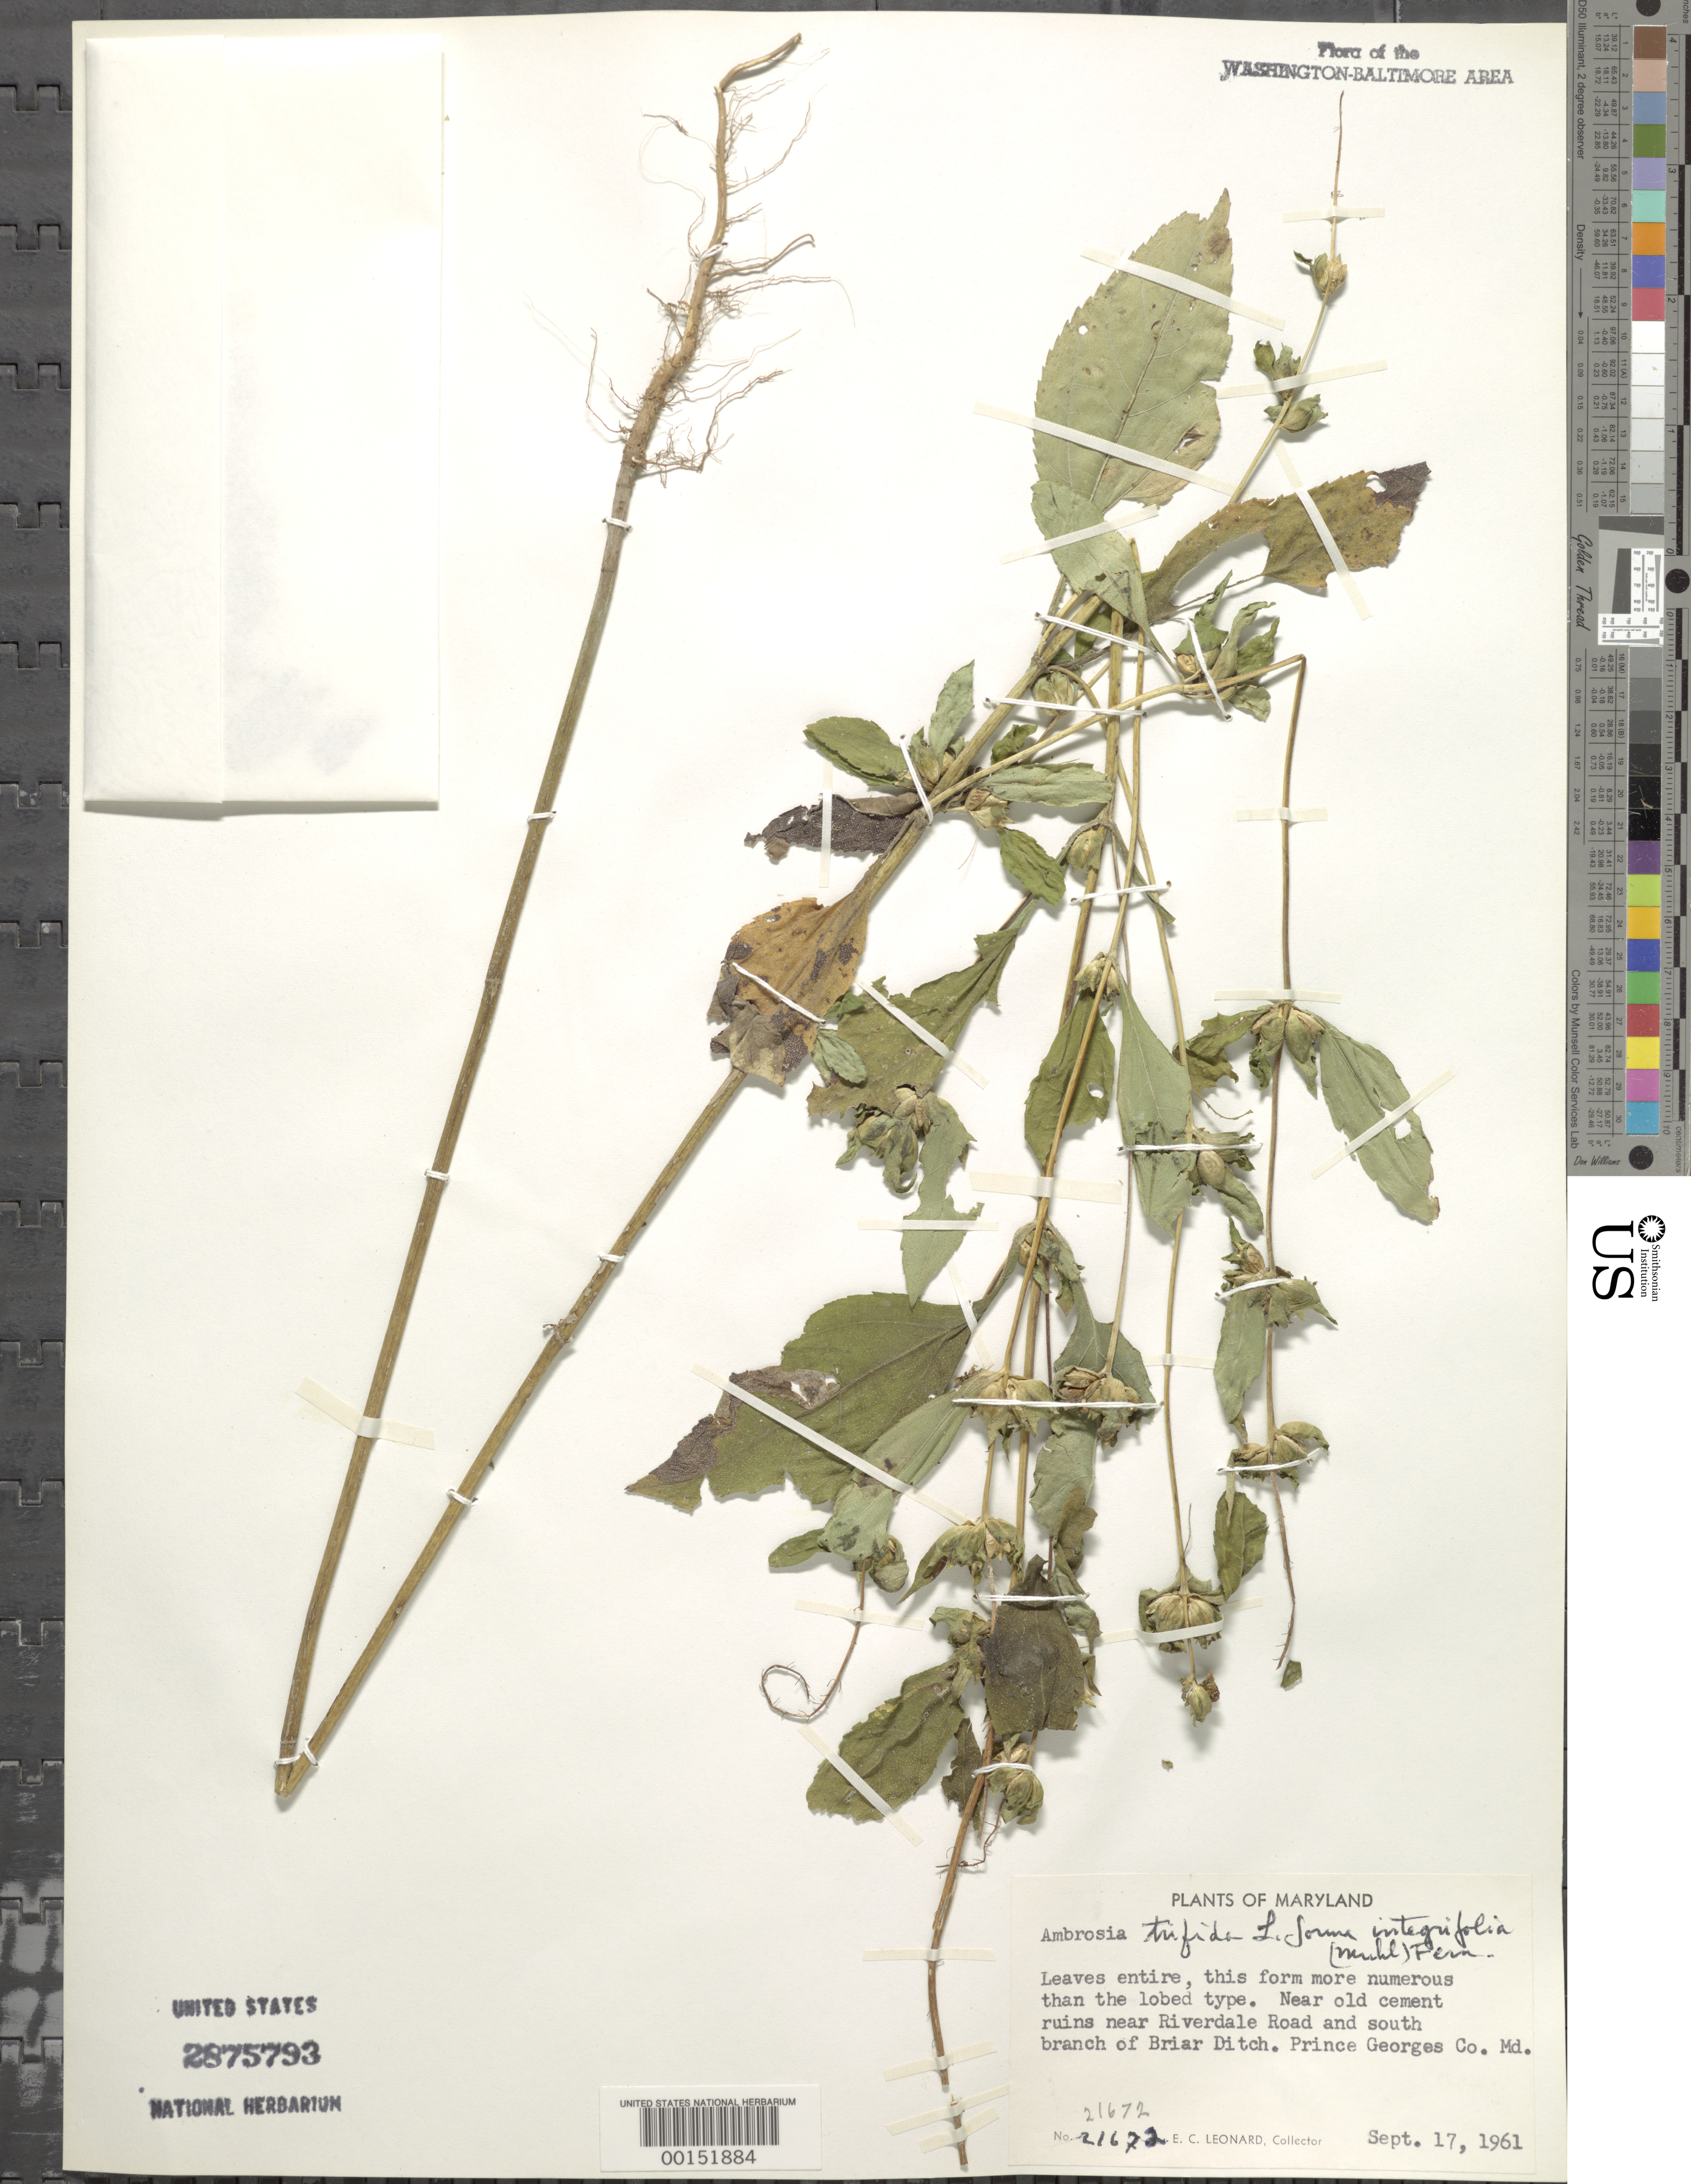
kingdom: Plantae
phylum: Tracheophyta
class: Magnoliopsida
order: Asterales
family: Asteraceae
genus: Ambrosia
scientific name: Ambrosia trifida f. integrifolia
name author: (Muhl.) Fernald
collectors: E. C. Leonard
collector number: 21672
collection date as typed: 17 Sep 1961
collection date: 1961-09-17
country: United States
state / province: Maryland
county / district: Prince George's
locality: Near Riverdale Road and south branch of Briar Ditch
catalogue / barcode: US 2875793